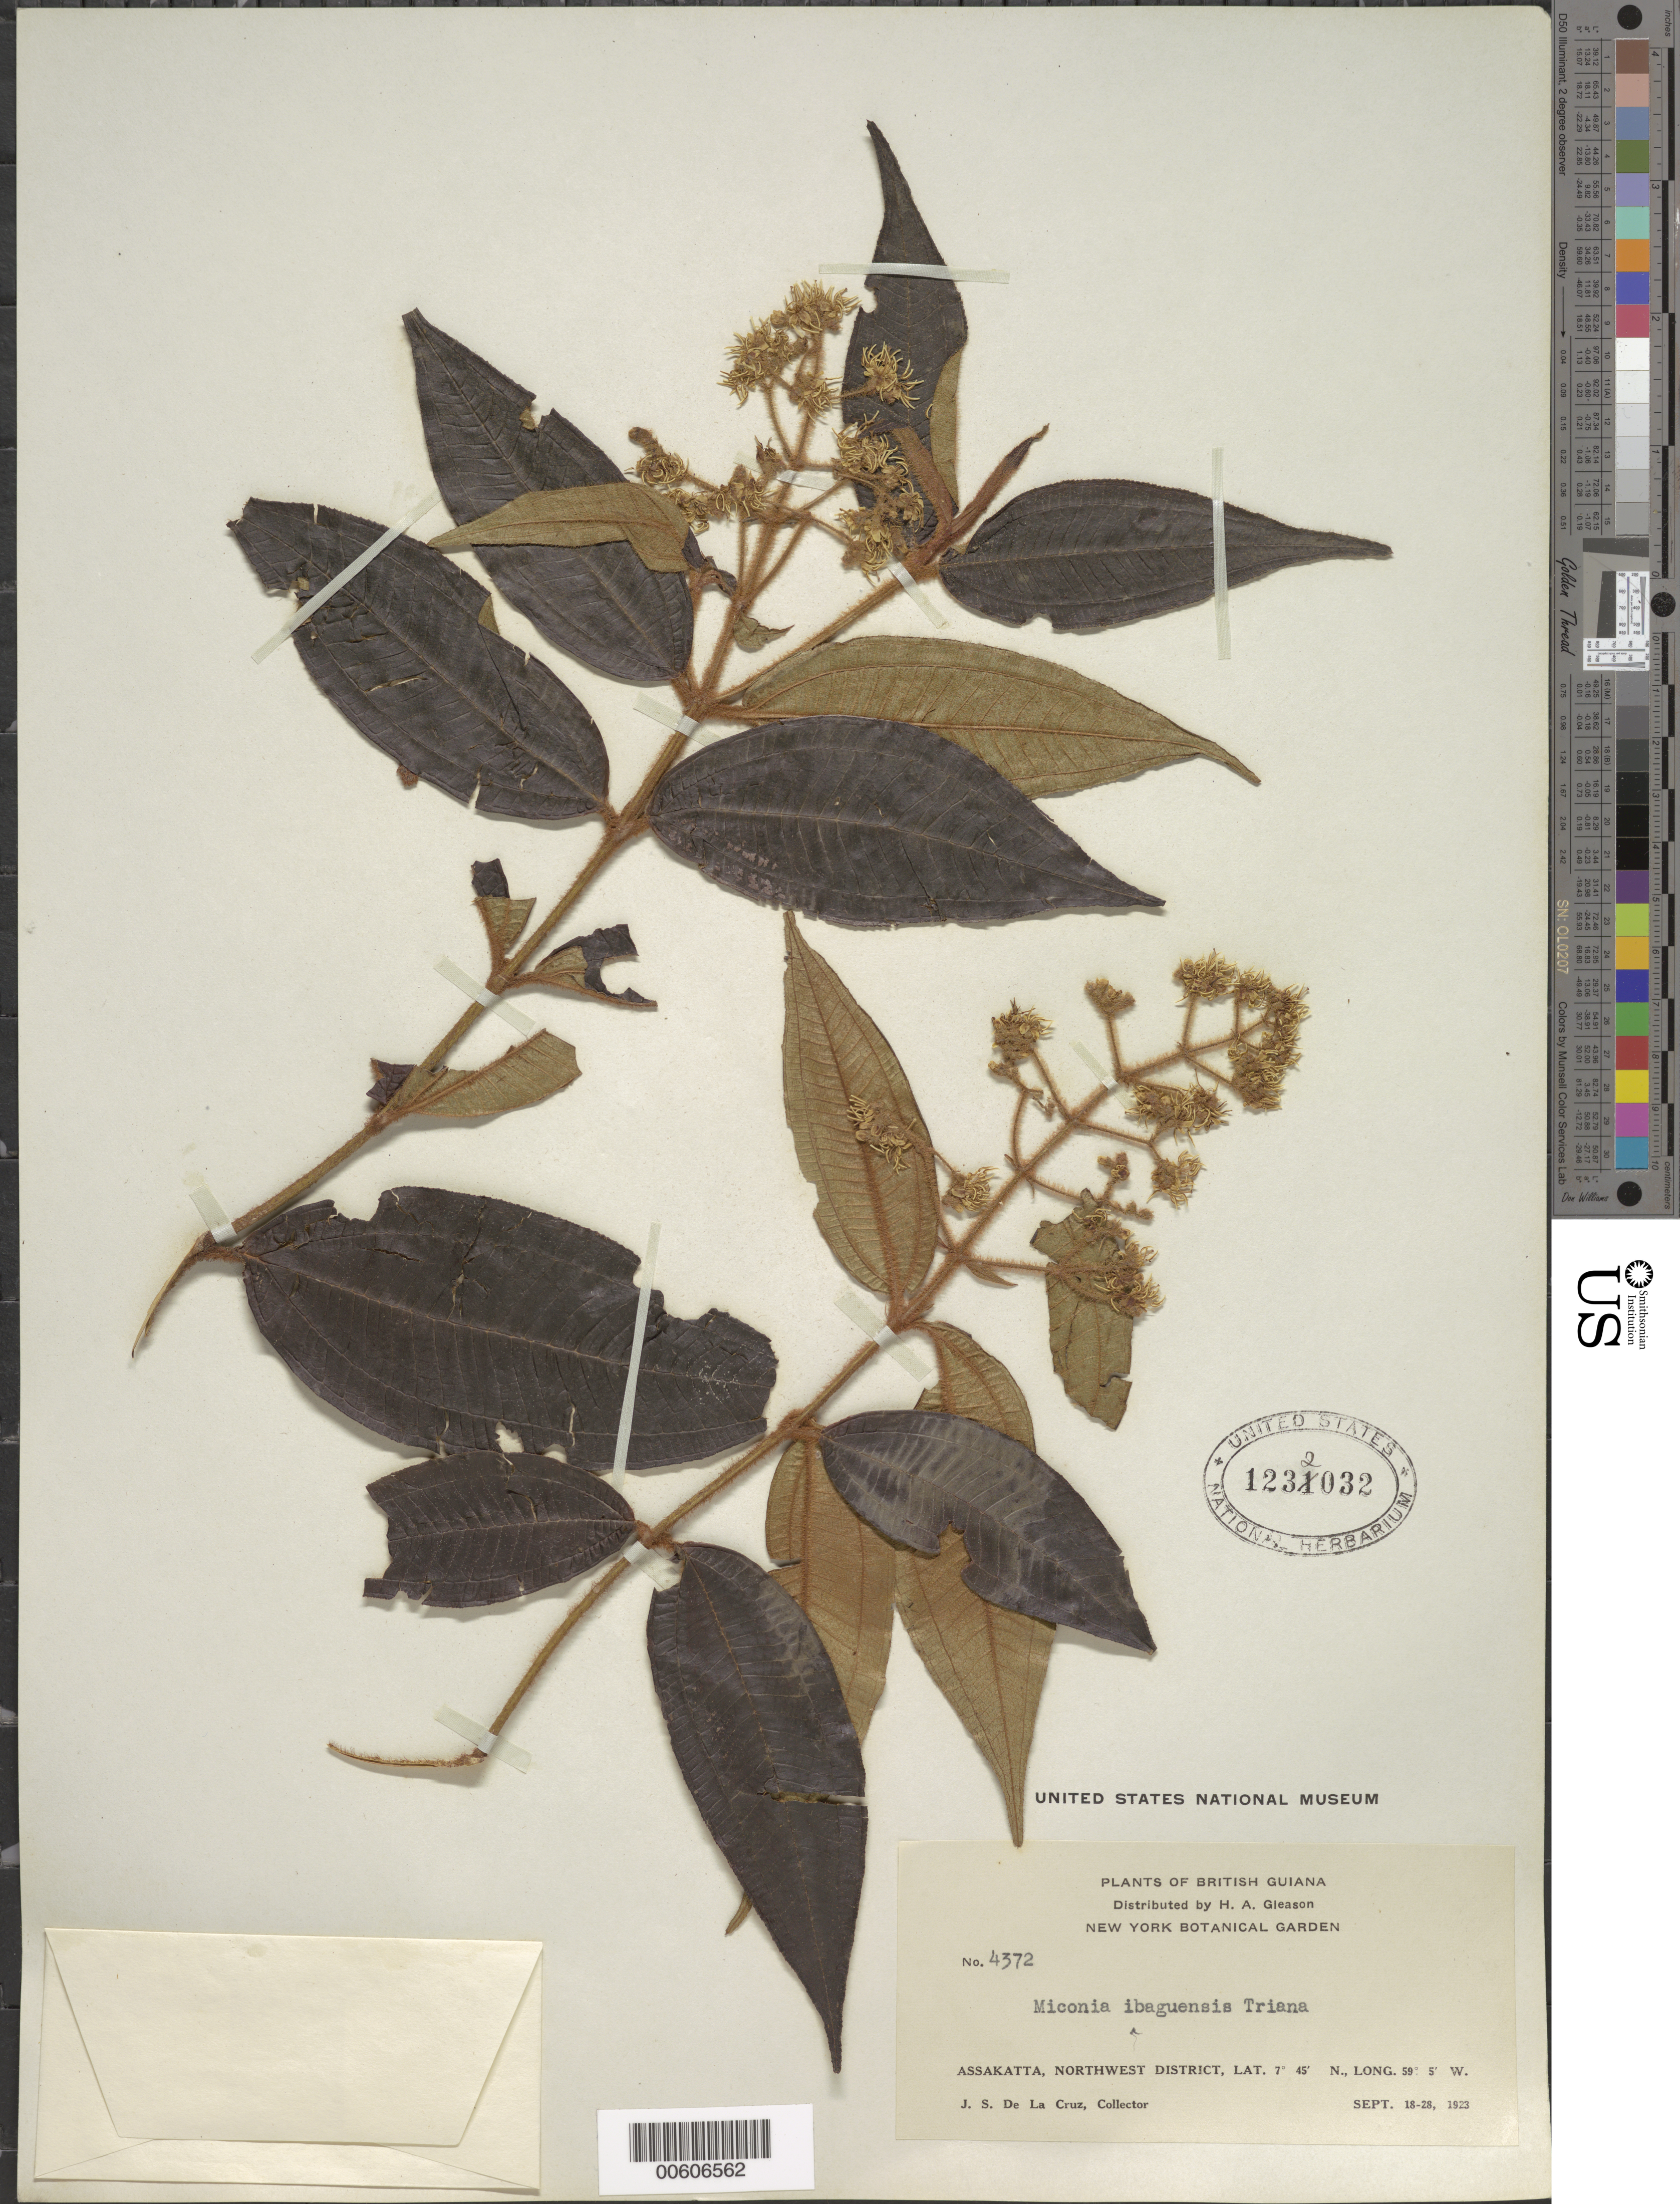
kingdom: Plantae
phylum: Tracheophyta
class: Magnoliopsida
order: Myrtales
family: Melastomataceae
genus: Miconia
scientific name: Miconia ibaguensis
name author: (Bonpl.) Triana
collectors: J. S. de la Cruz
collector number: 4372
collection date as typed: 18-Sep-23 to 28-Sep-23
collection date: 1923-09-18/1923-09-28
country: Guyana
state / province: Barima-Waini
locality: Assakatta, NW District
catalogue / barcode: US 1232032